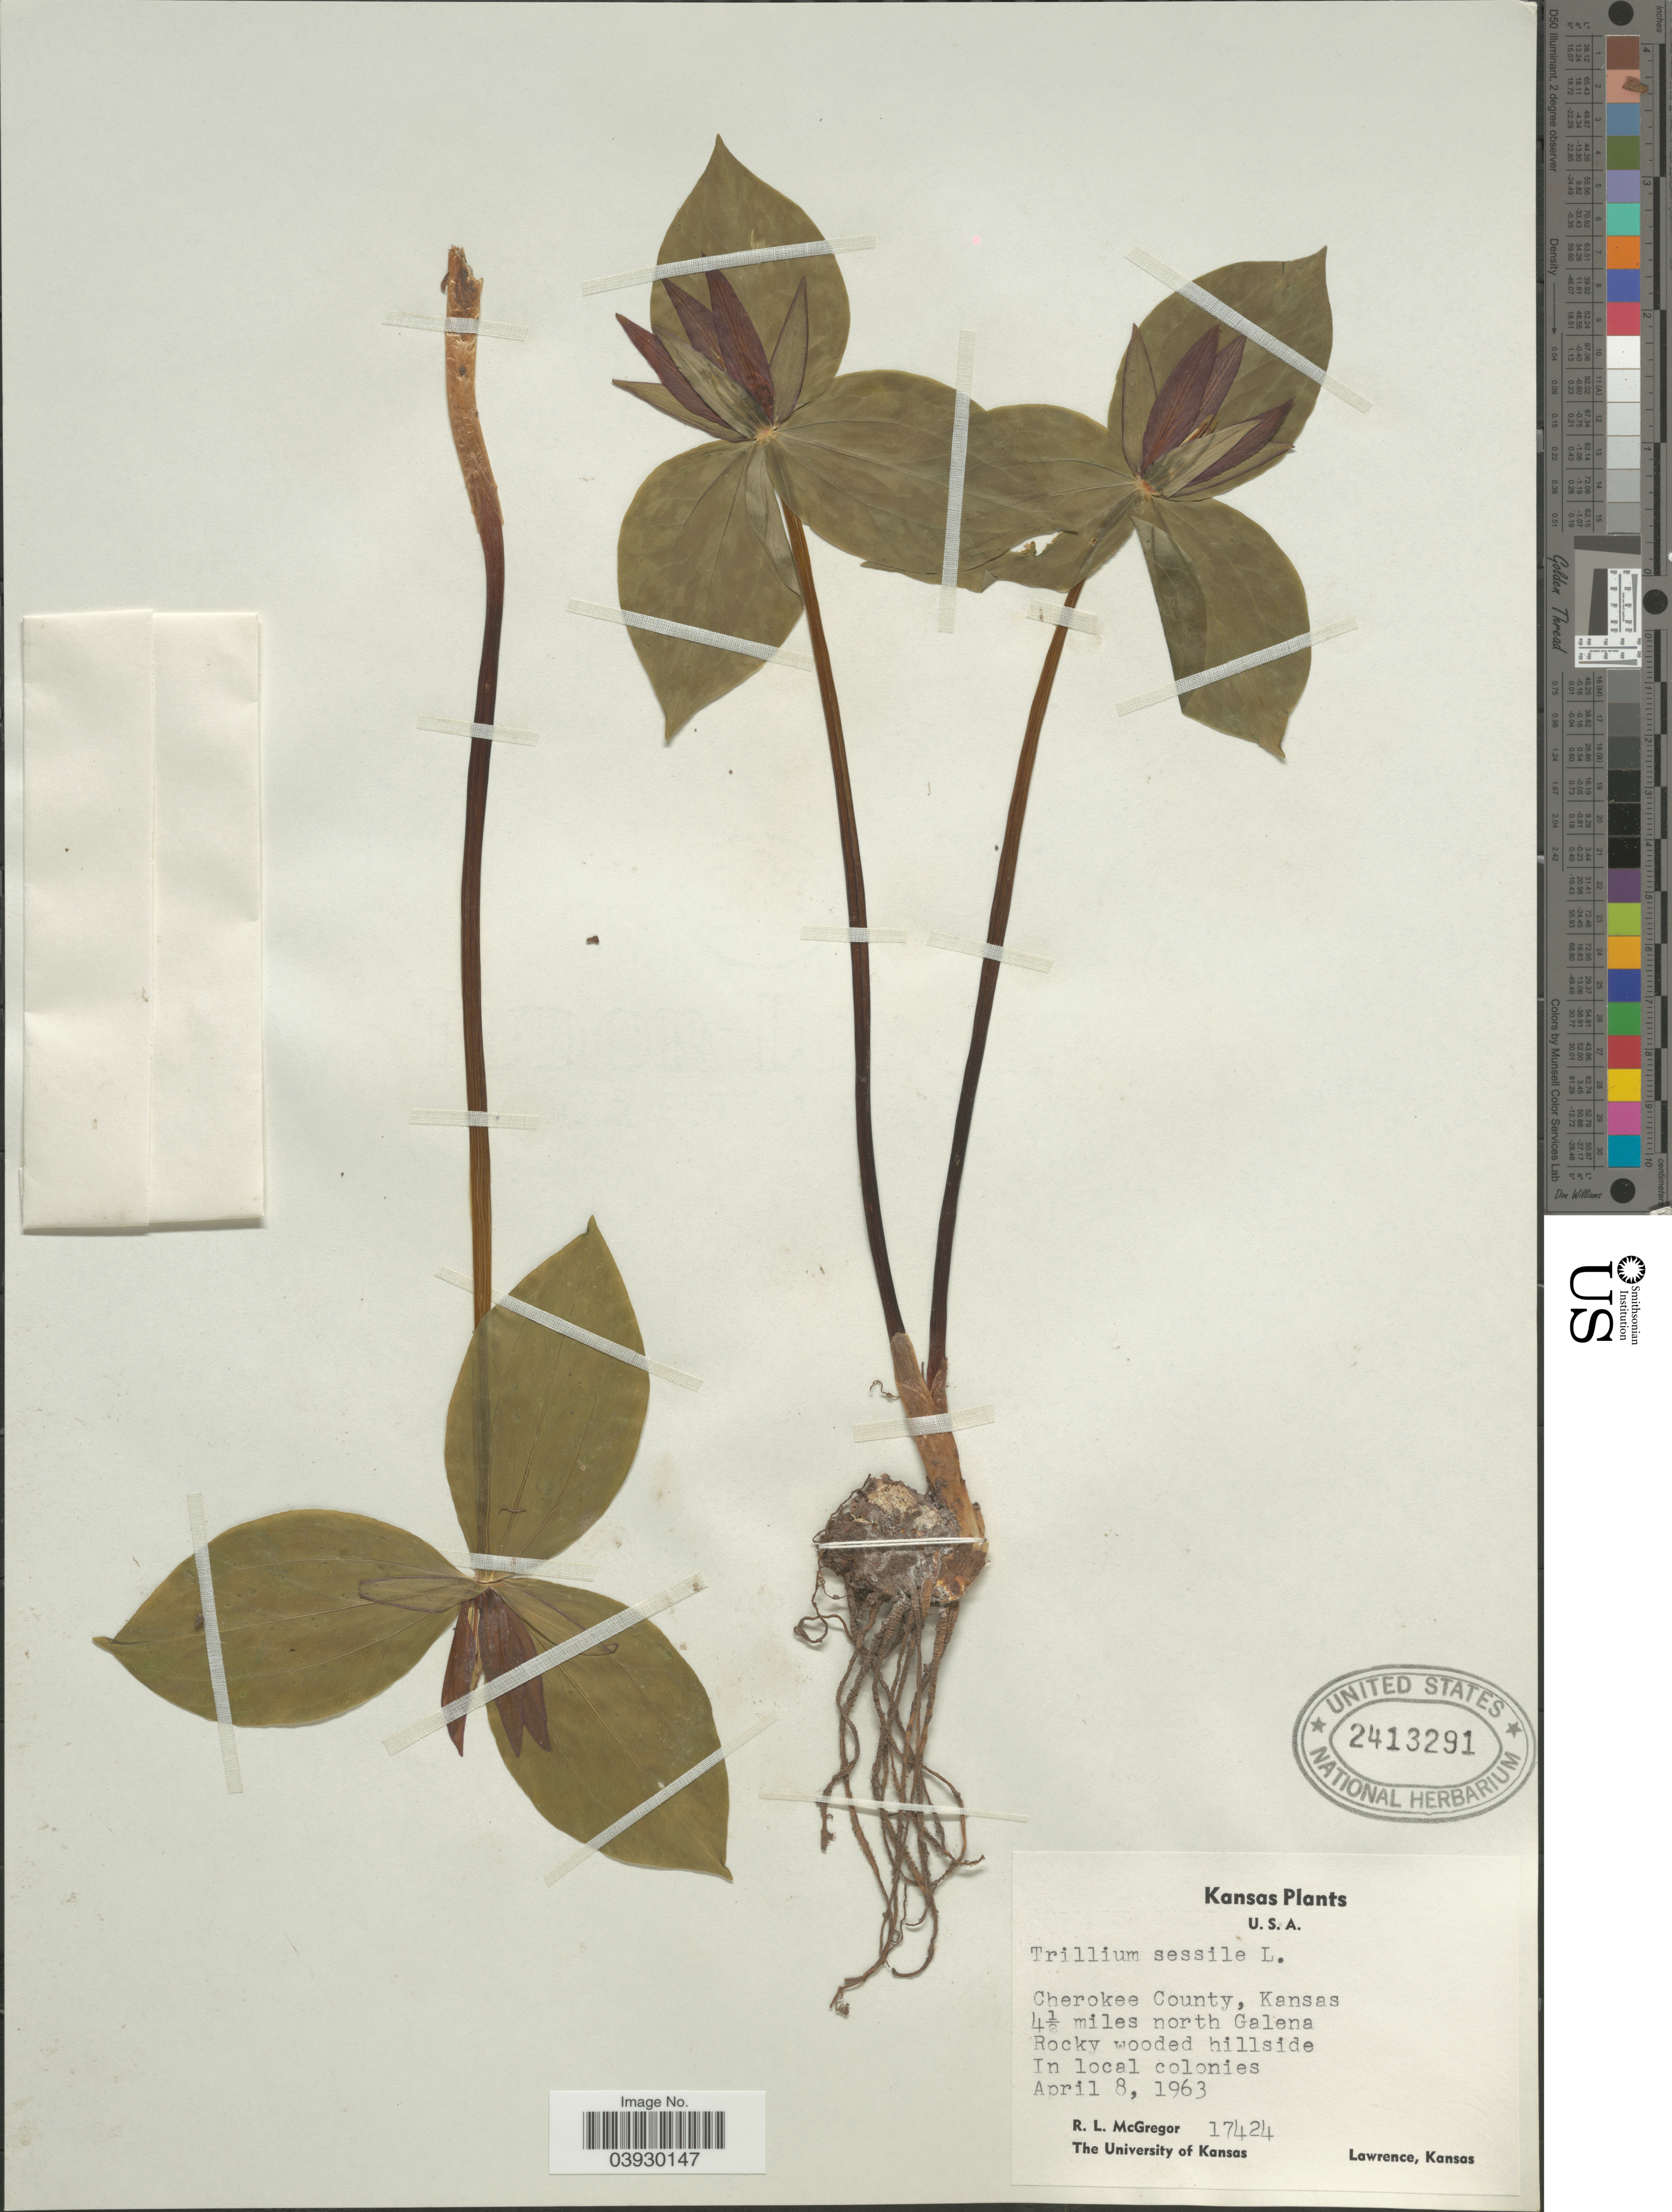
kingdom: Plantae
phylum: Tracheophyta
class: Liliopsida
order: Liliales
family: Melanthiaceae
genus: Trillium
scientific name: Trillium sessile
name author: L.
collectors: R. McGregor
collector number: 17424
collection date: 1963-04-08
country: United States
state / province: Kansas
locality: Cherokee County. 4½ miles north Galena.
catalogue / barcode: US 2413291